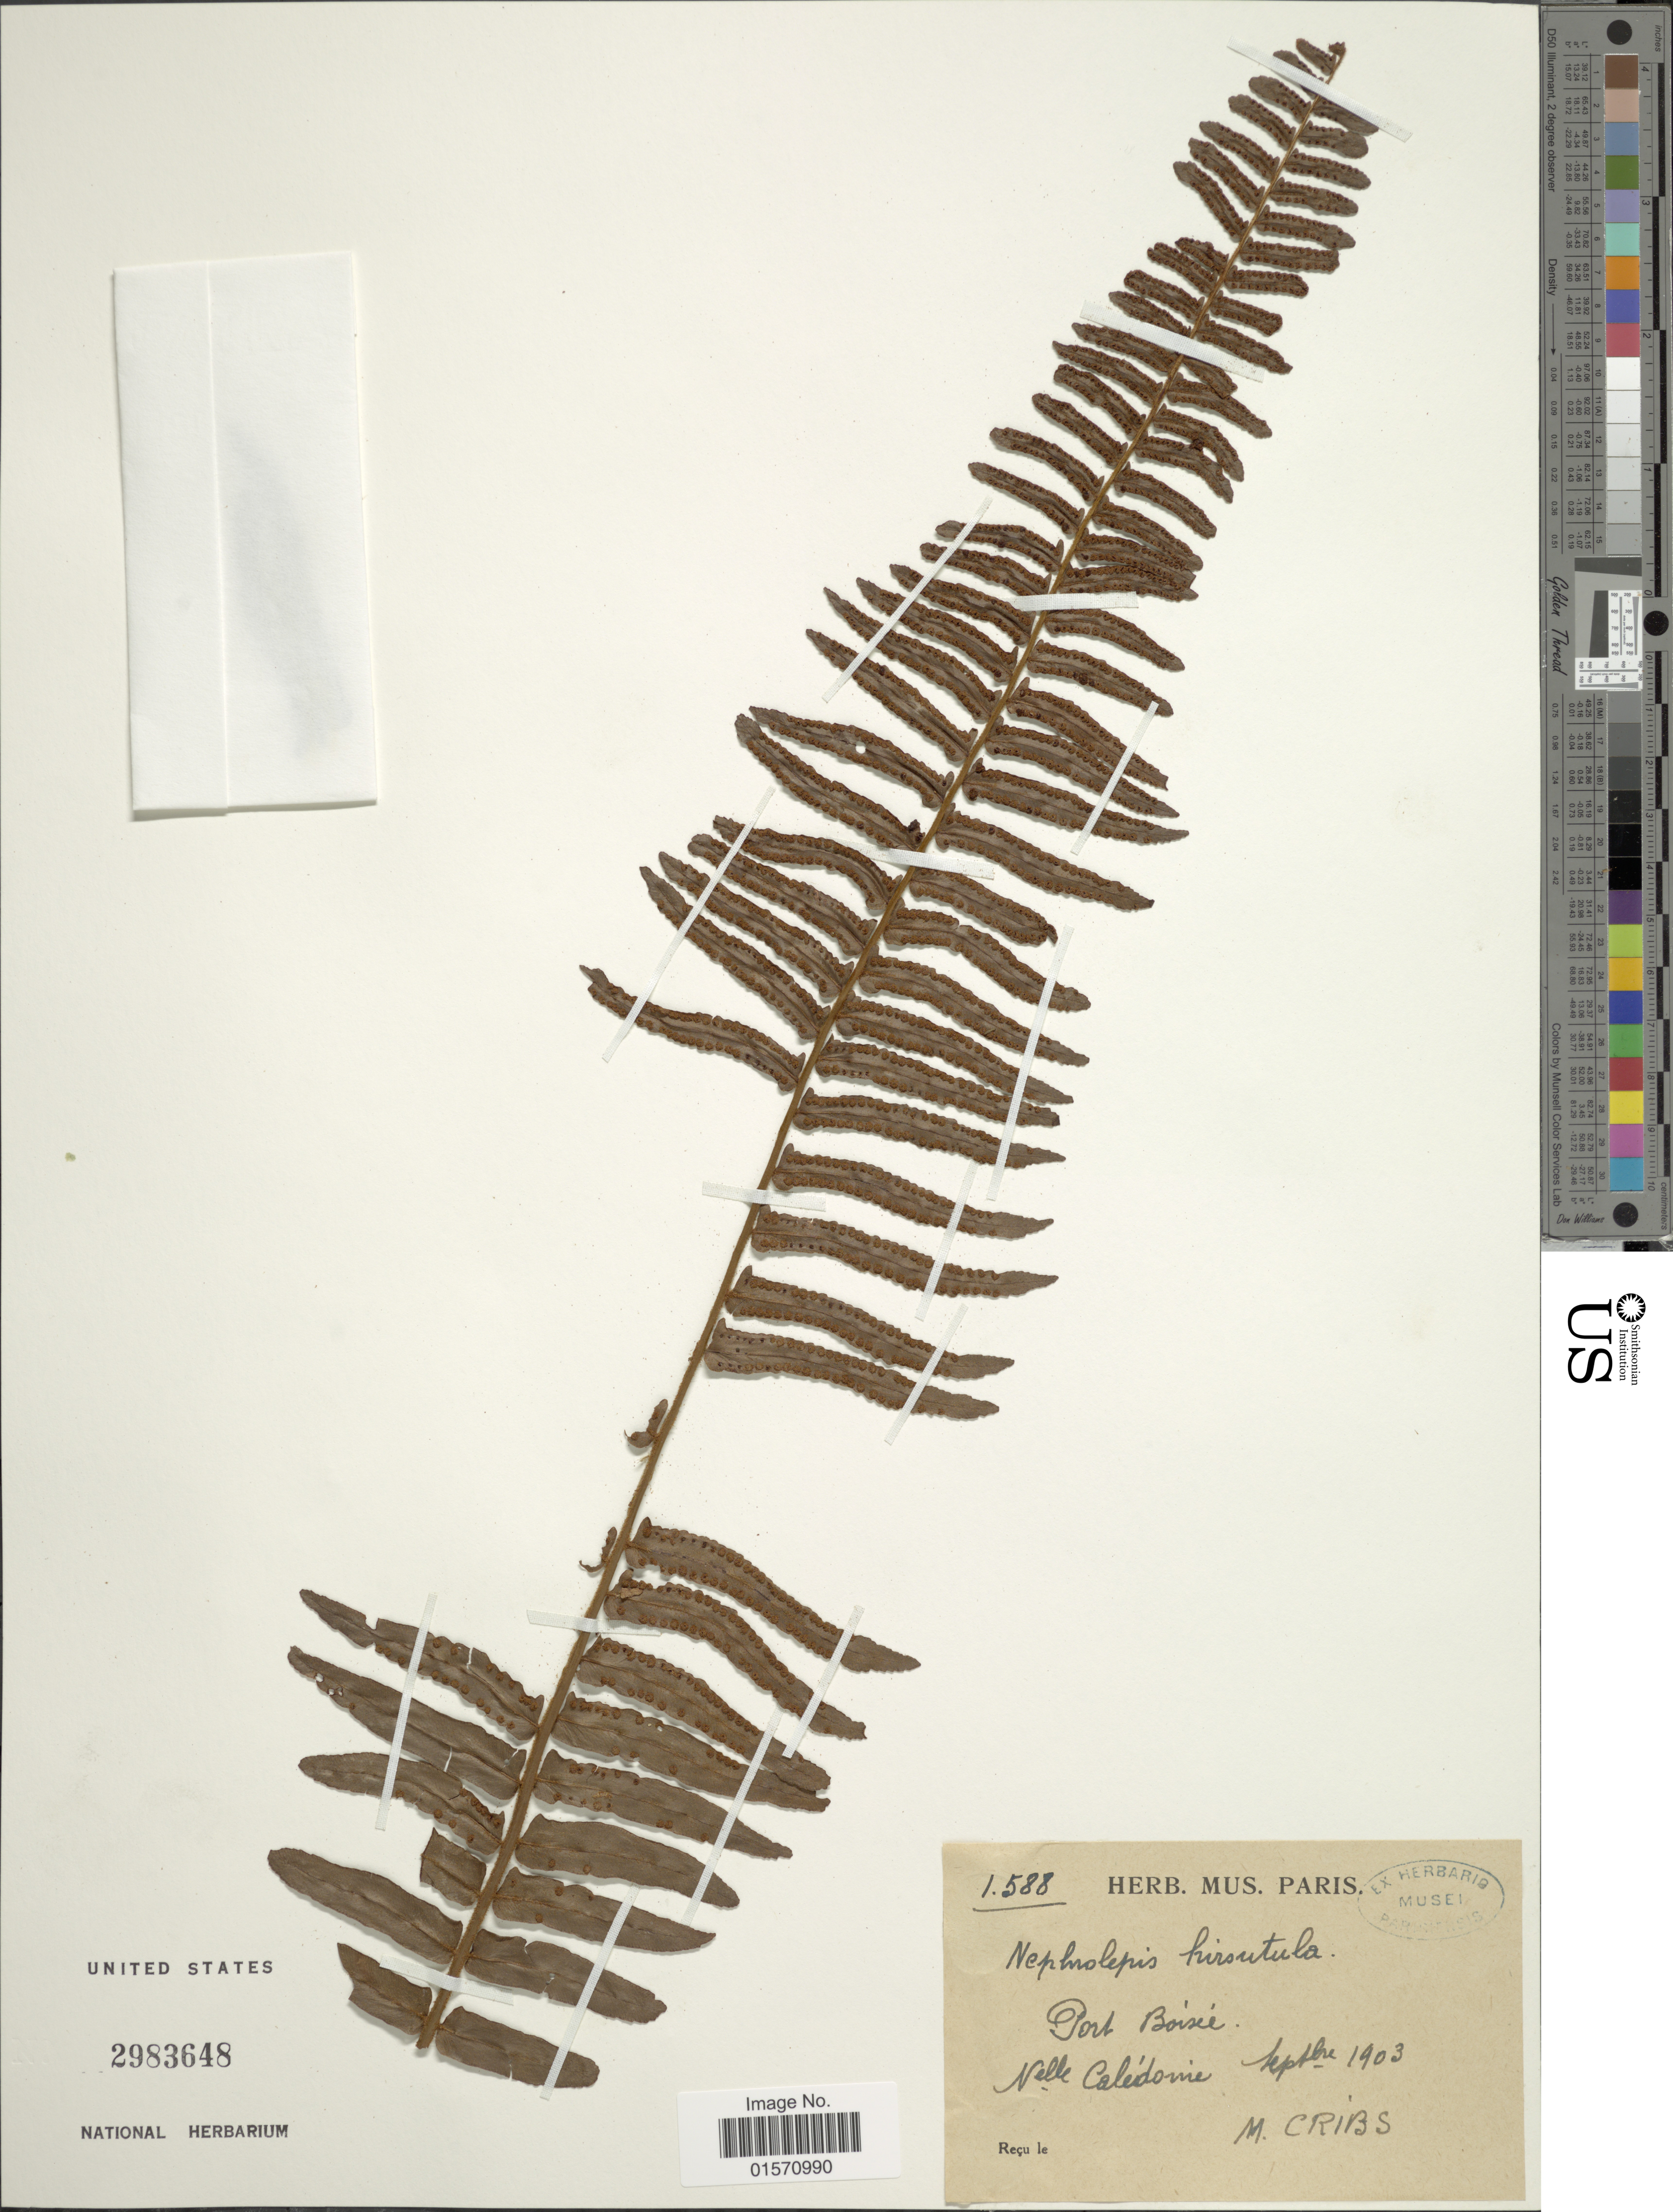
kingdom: Plantae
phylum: Tracheophyta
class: Polypodiopsida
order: Polypodiales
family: Nephrolepidaceae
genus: Nephrolepis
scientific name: Nephrolepis hirsutula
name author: (G. Forst.) C. Presl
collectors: M. Críbs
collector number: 1588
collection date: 1903-09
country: New Caledonia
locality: Port Boiseé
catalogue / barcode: US 2983648